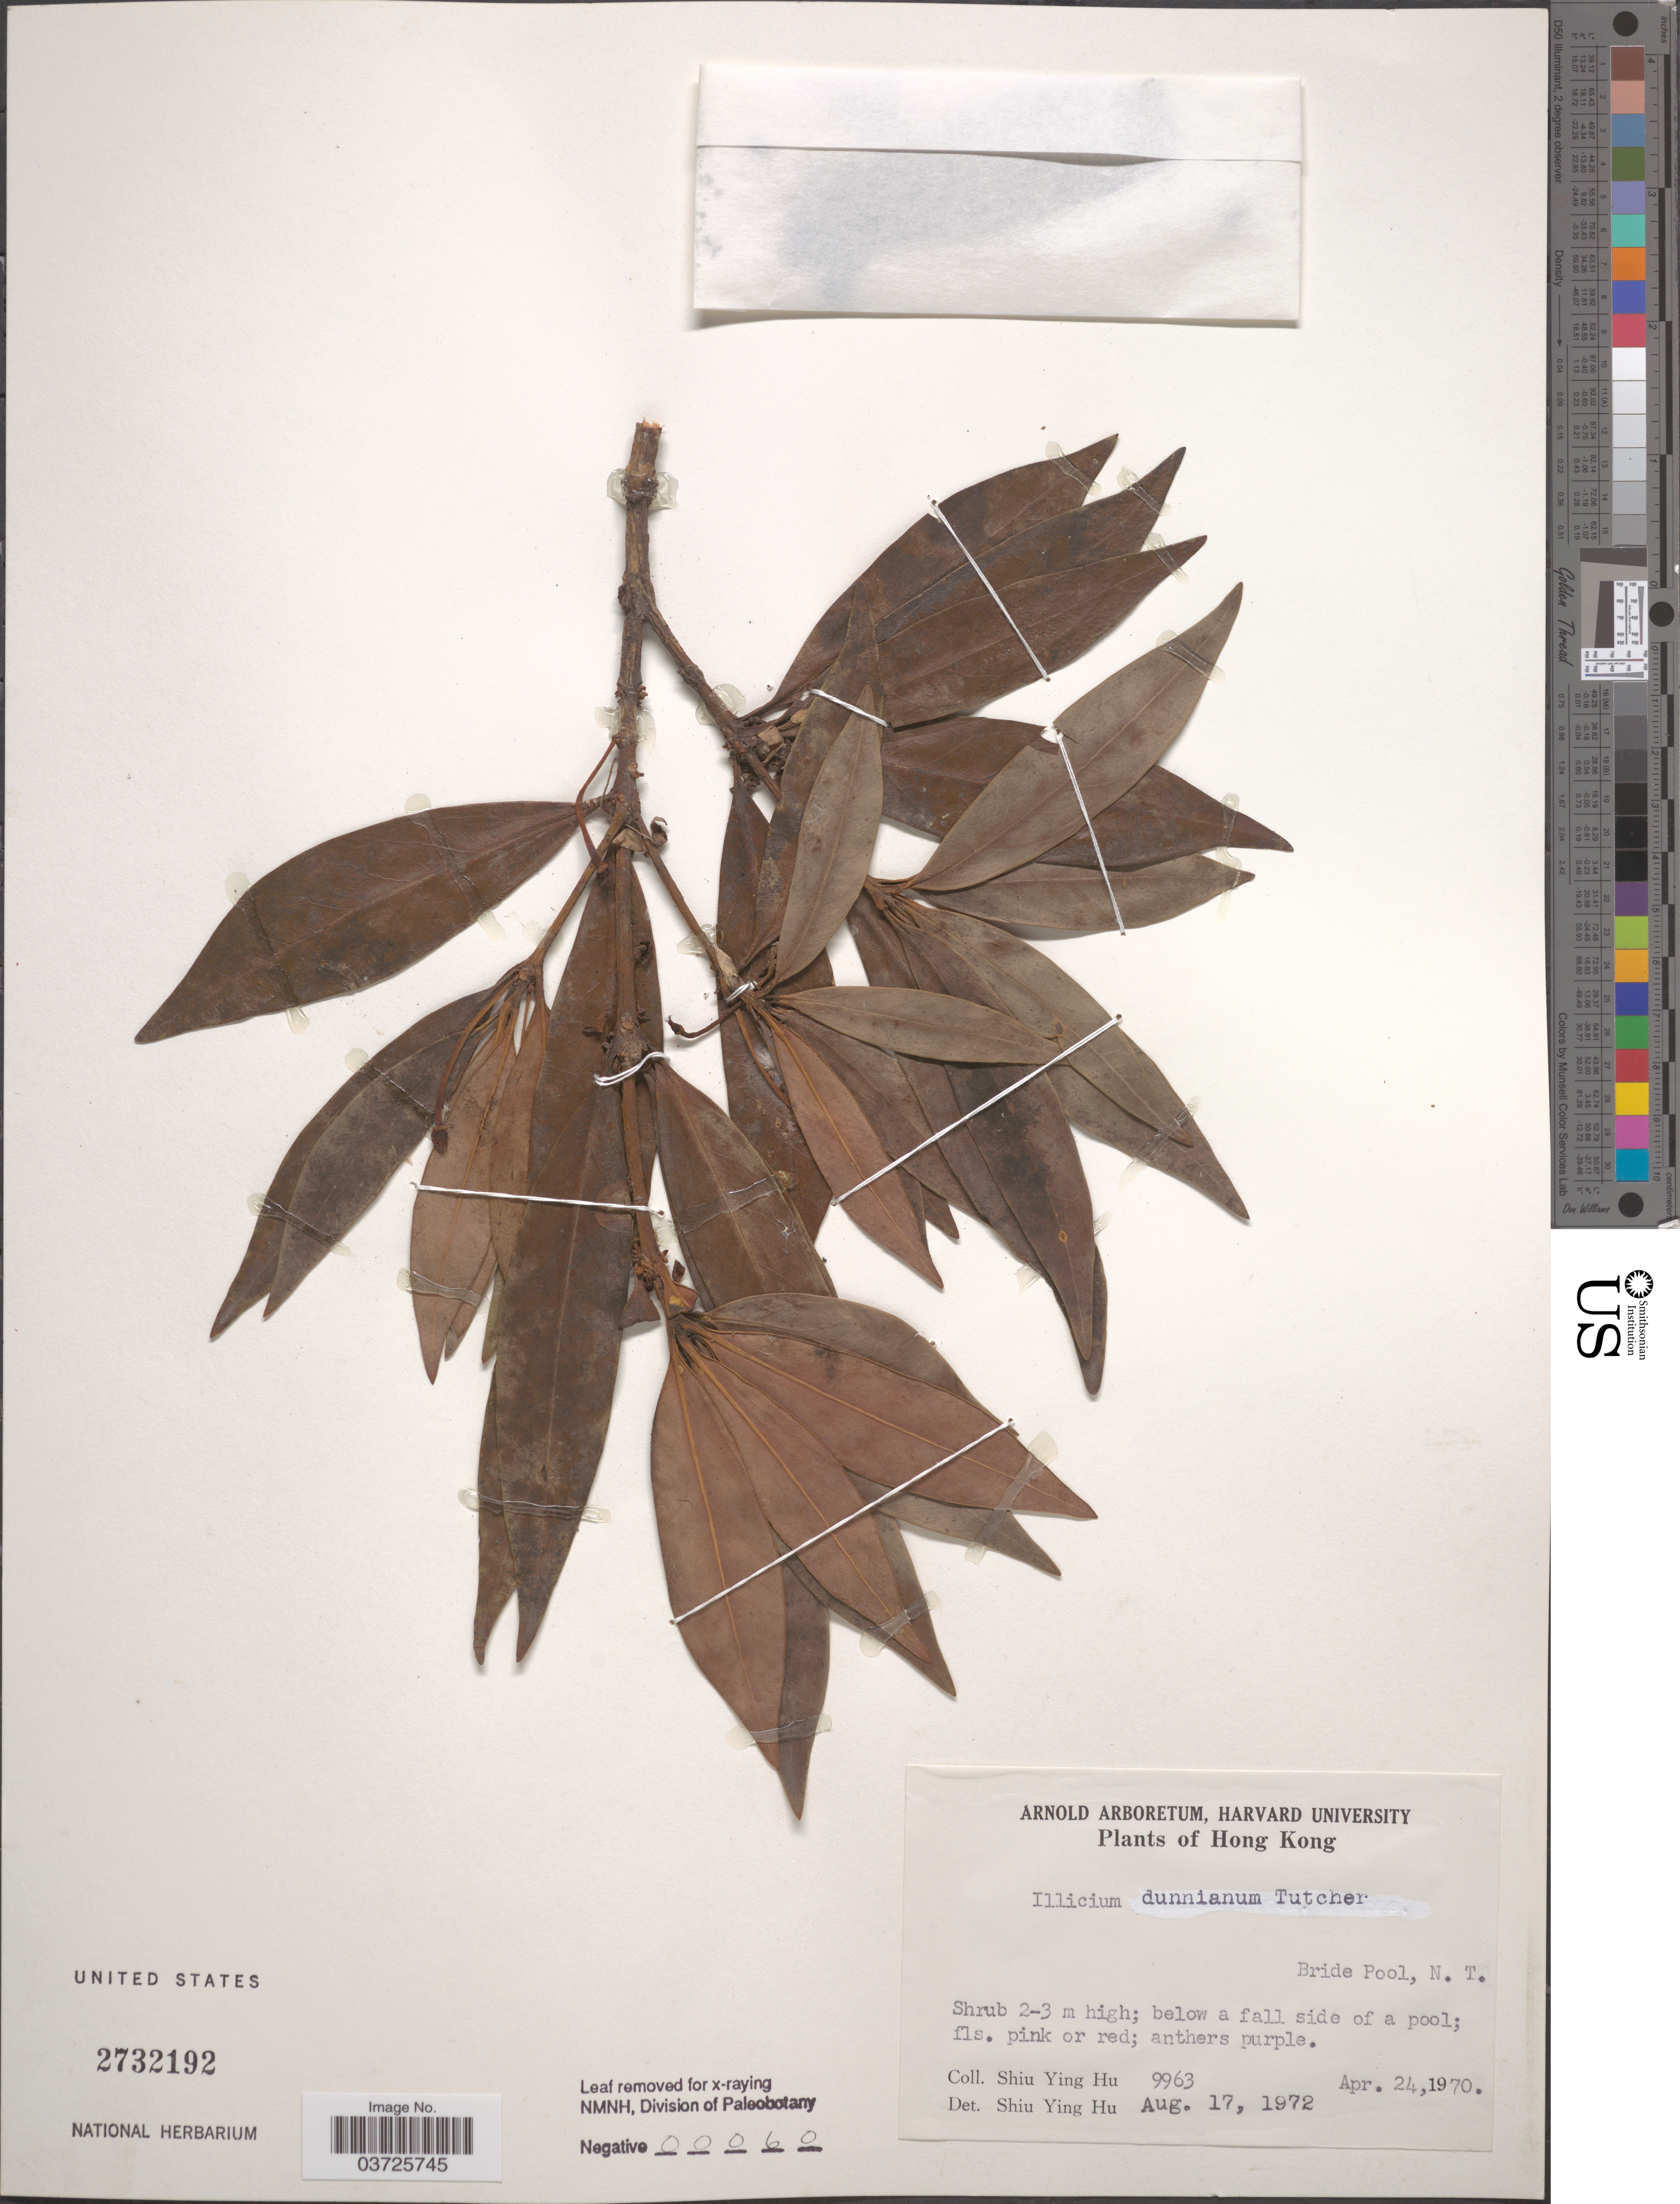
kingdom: Plantae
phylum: Tracheophyta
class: Magnoliopsida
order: Austrobaileyales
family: Schisandraceae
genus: Illicium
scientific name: Illicium dunnianum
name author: Tutcher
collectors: S. Y. Hu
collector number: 9963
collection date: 1970-04-24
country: China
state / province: Hong Kong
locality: Bride Pool, N. T.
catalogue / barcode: US 2732192